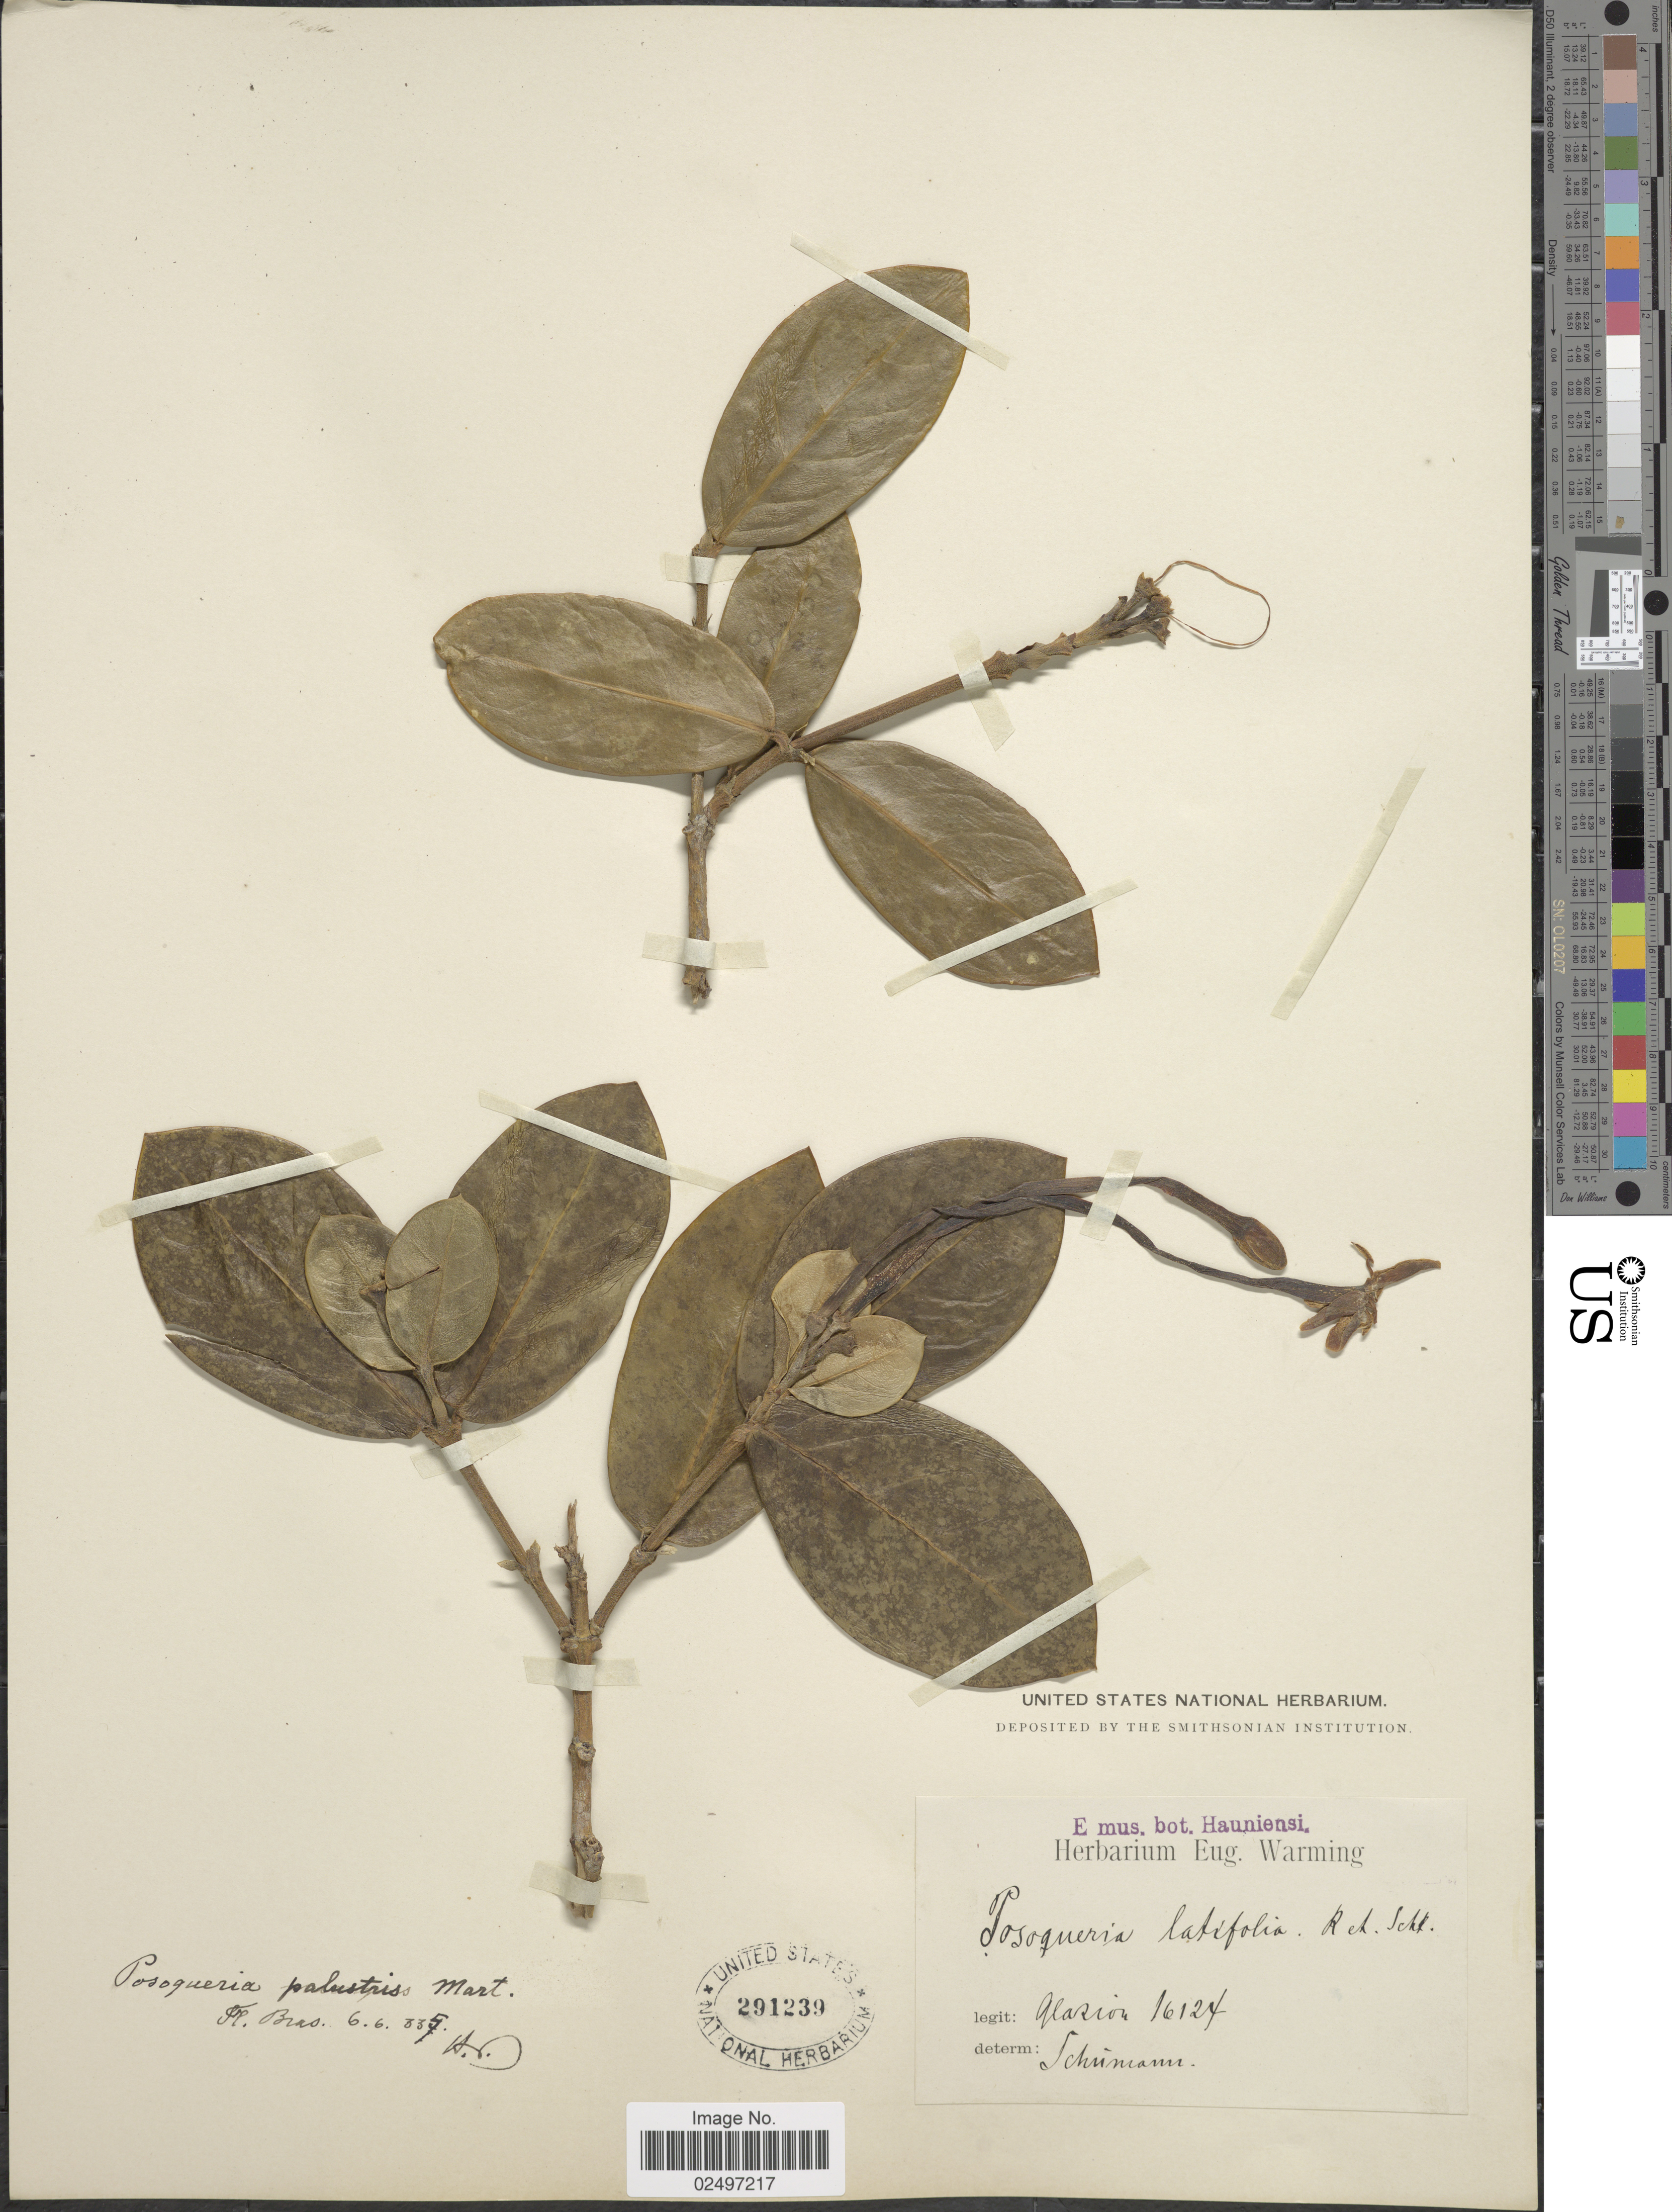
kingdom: Plantae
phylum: Tracheophyta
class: Magnoliopsida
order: Gentianales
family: Rubiaceae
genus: Posoqueria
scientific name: Posoqueria palustris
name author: Mart.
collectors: Glaziou, --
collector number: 16124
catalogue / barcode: US 291239